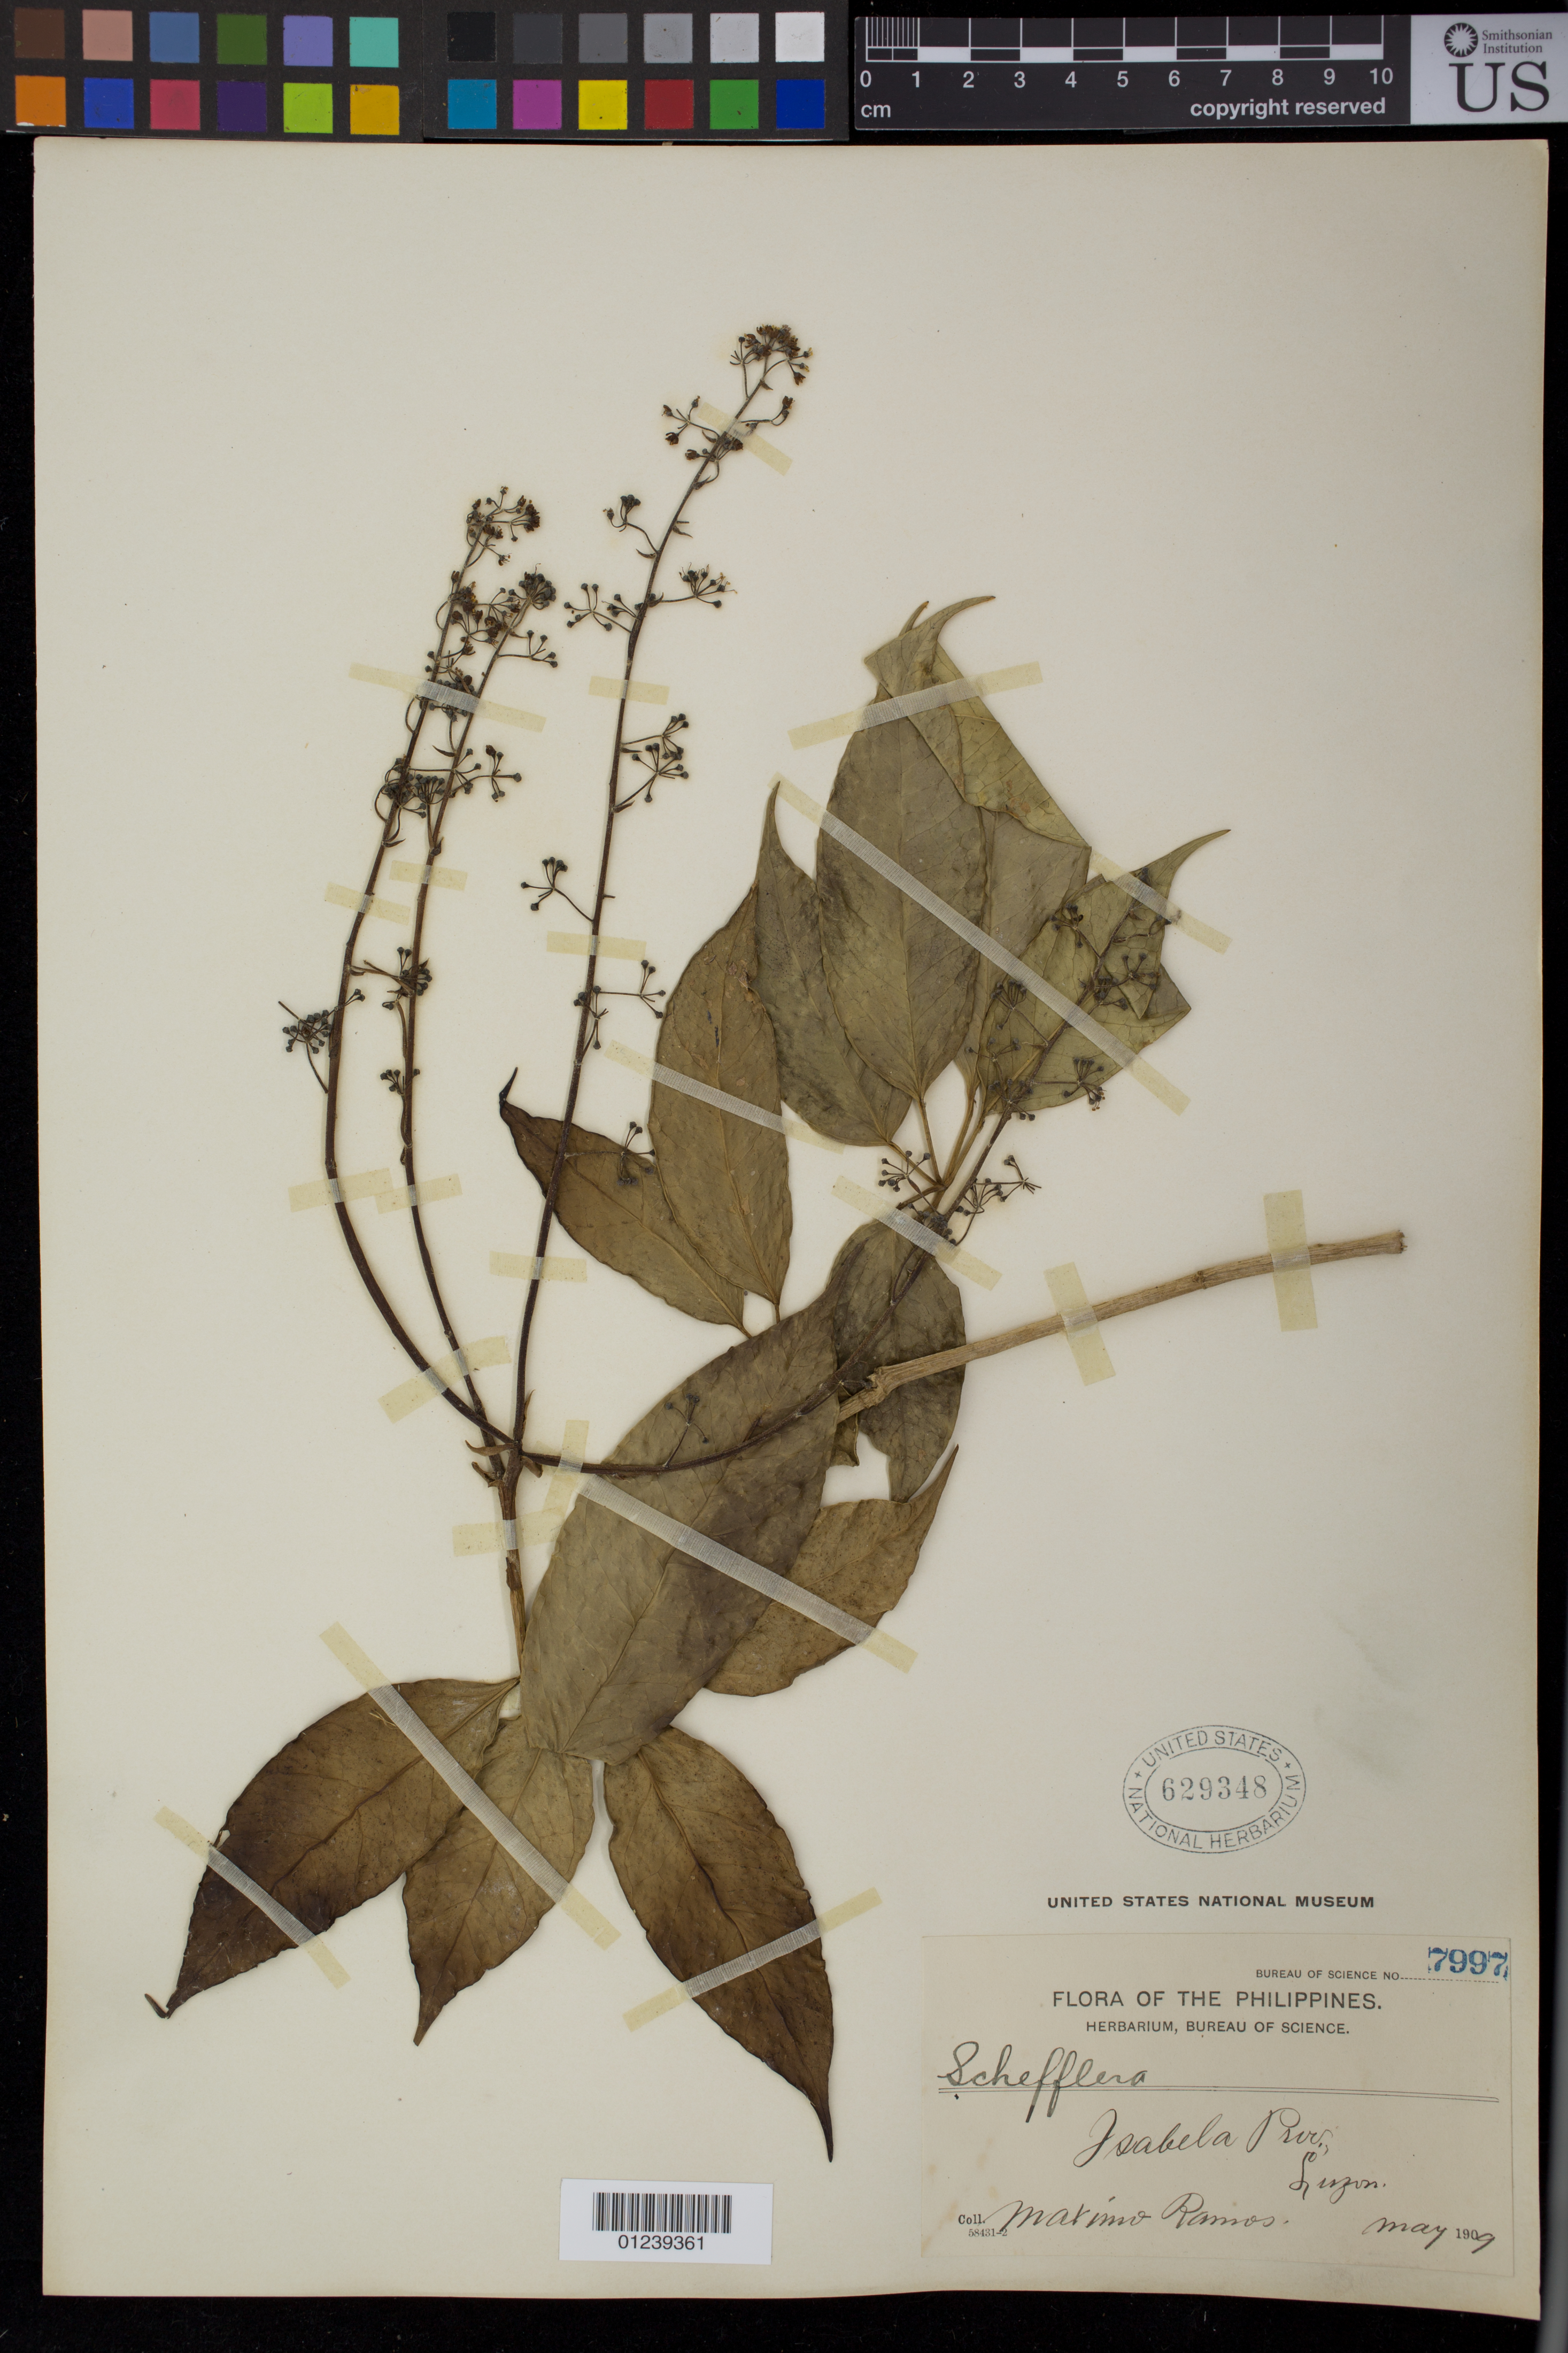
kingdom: Plantae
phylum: Tracheophyta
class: Magnoliopsida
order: Apiales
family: Araliaceae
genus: Schefflera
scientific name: Schefflera cumingii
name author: (Seem.) Harms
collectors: M. Ramos & M. Ramos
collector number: Bur. Sci. 7997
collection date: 1909-05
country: Philippines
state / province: Cagayan Valley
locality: Isabela Province, Luzon.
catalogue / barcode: US 629348